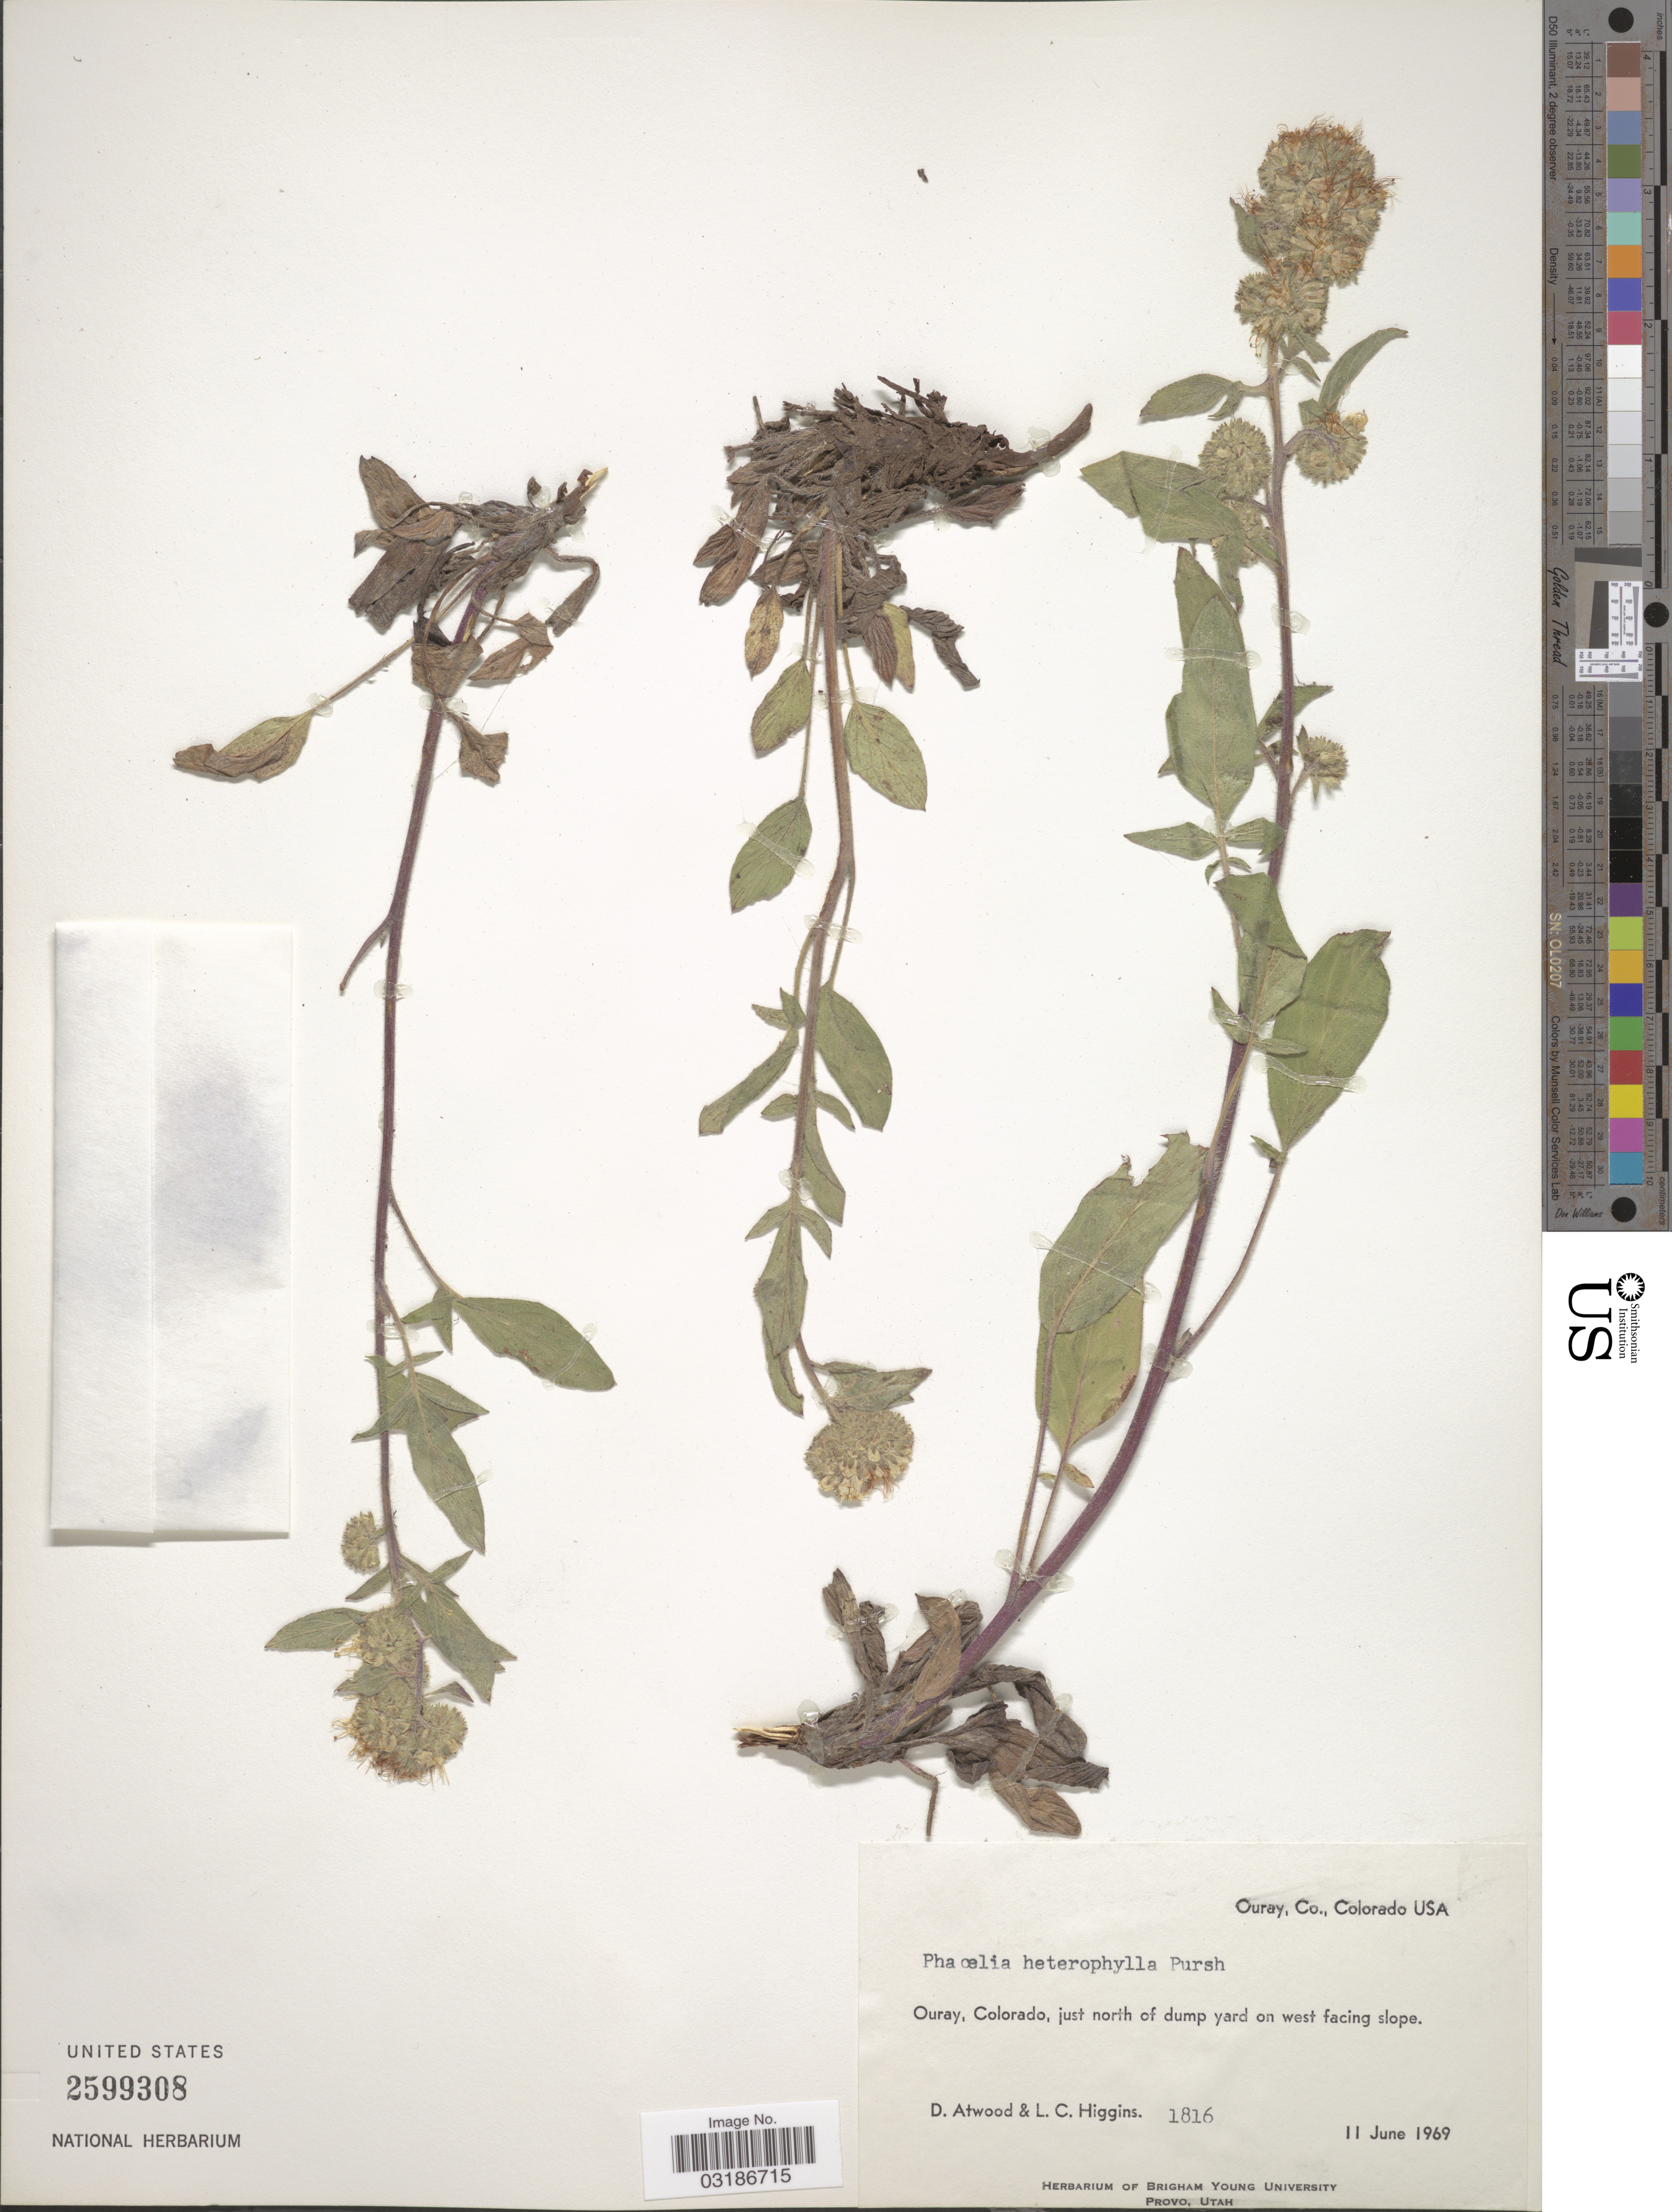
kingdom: Plantae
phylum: Tracheophyta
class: Magnoliopsida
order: Boraginales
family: Hydrophyllaceae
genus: Phacelia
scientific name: Phacelia heterophylla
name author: Pursh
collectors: D. Atwood & L. Higgins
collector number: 1816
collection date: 1969-06-11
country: United States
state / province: Colorado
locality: Ouray, Co. Just north of dump yard on west facing slope.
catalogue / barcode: US 2599308